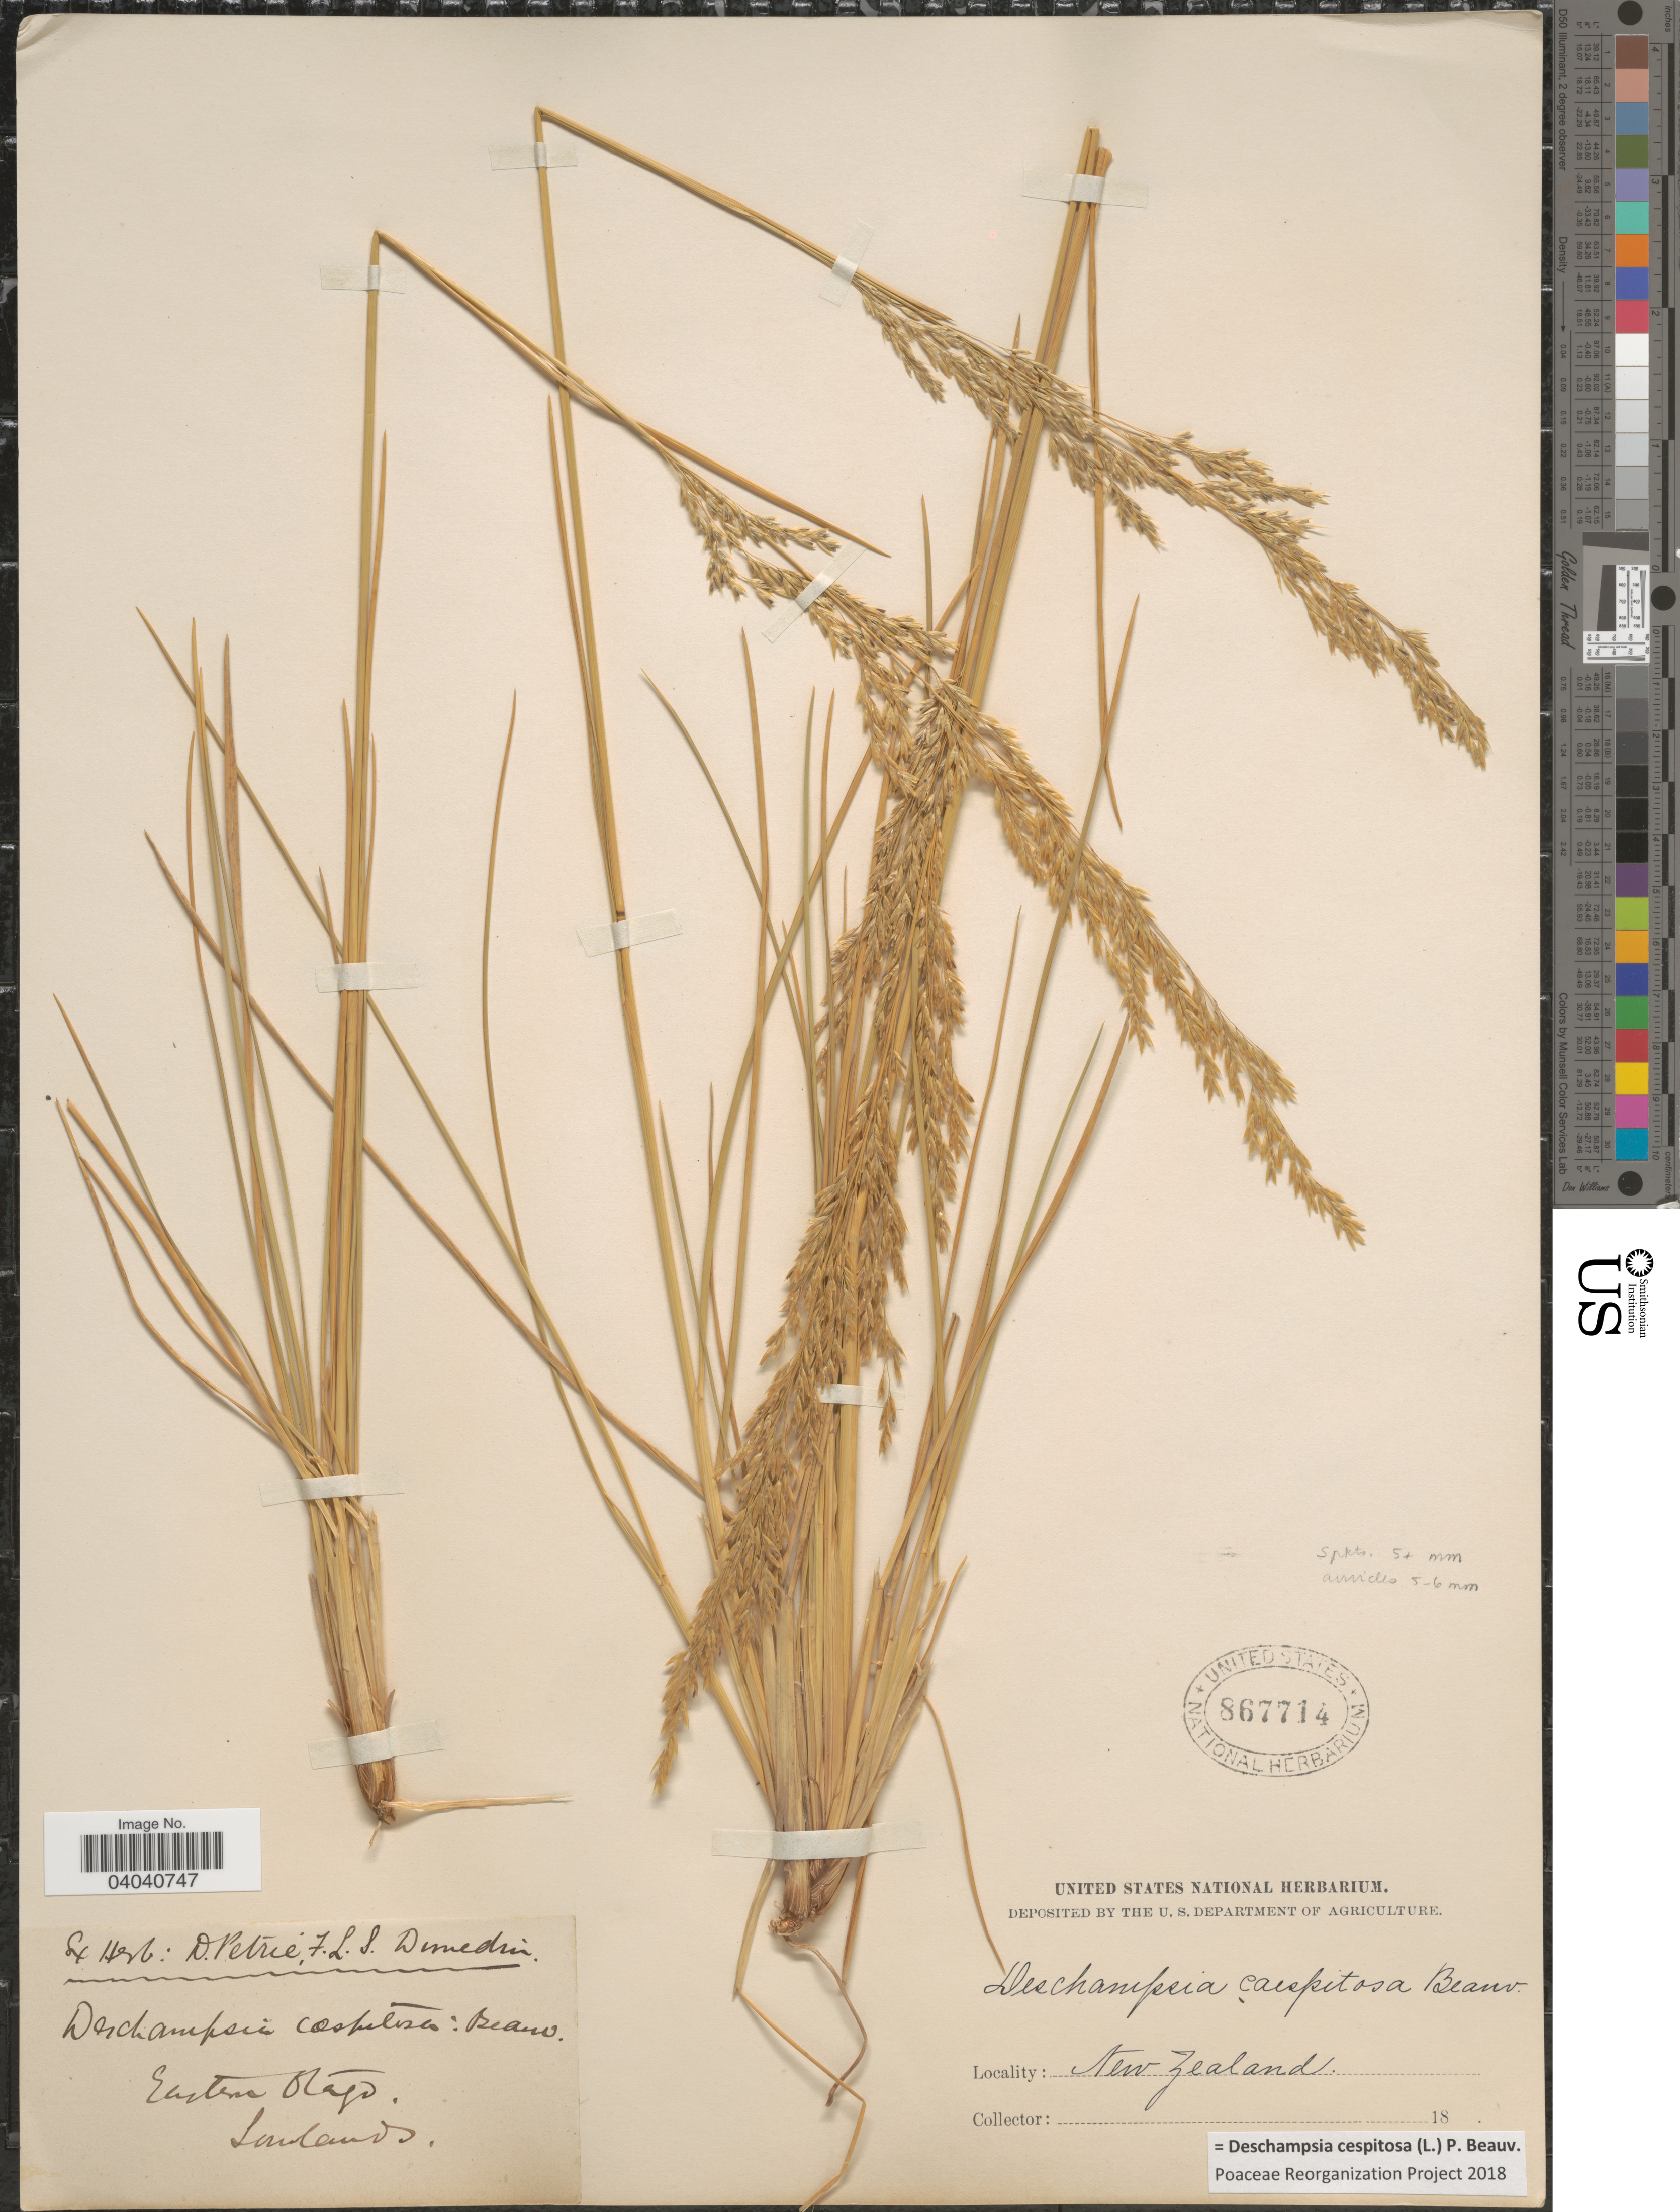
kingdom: Plantae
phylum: Tracheophyta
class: Liliopsida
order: Poales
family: Poaceae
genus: Deschampsia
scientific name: Deschampsia cespitosa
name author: (L.) P. Beauv.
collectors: Ex Herb D. Petrie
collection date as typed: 18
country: New Zealand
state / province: Otago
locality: Eastern Otago. Lowlands.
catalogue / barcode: US 867714